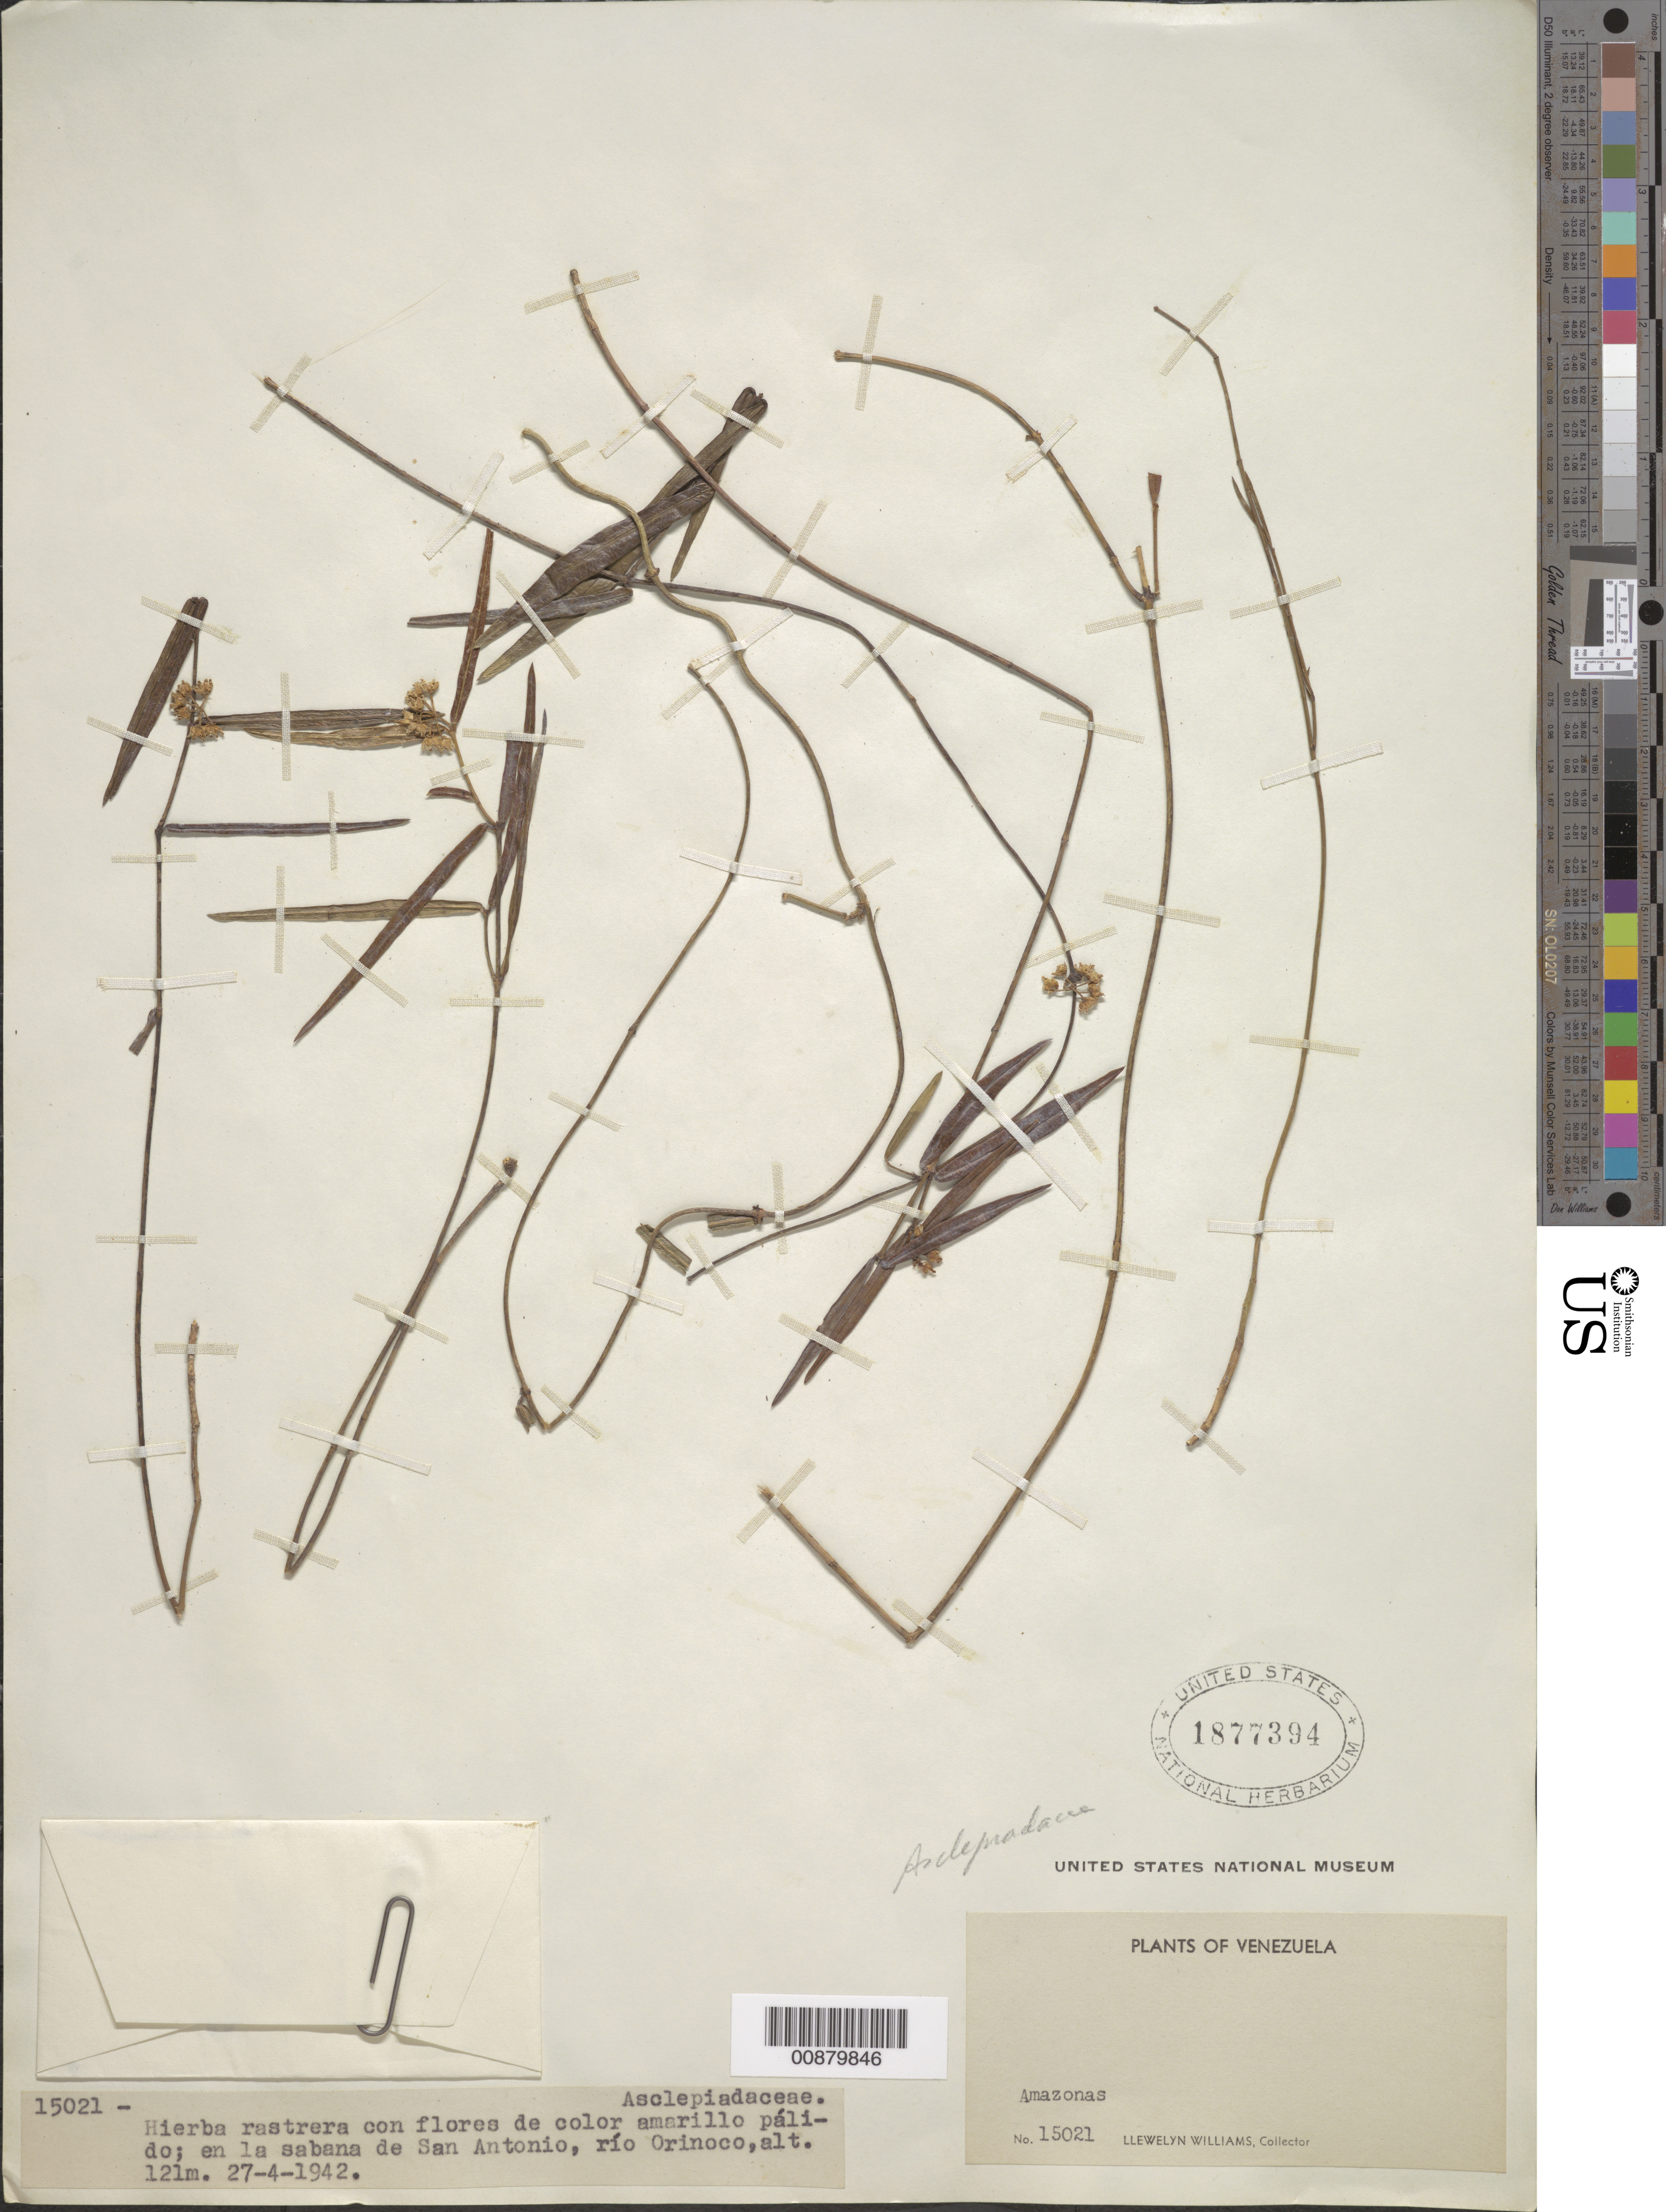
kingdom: Plantae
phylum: Tracheophyta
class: Magnoliopsida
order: Gentianales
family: Apocynaceae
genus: Matelea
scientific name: Matelea stenopetala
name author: Sandwith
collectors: Ll. Williams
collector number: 15021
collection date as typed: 27-Apr-42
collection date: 1942-04-27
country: Venezuela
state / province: Amazonas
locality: San Antonio, Río Orinoco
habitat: Sabana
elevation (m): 121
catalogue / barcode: US 1877394